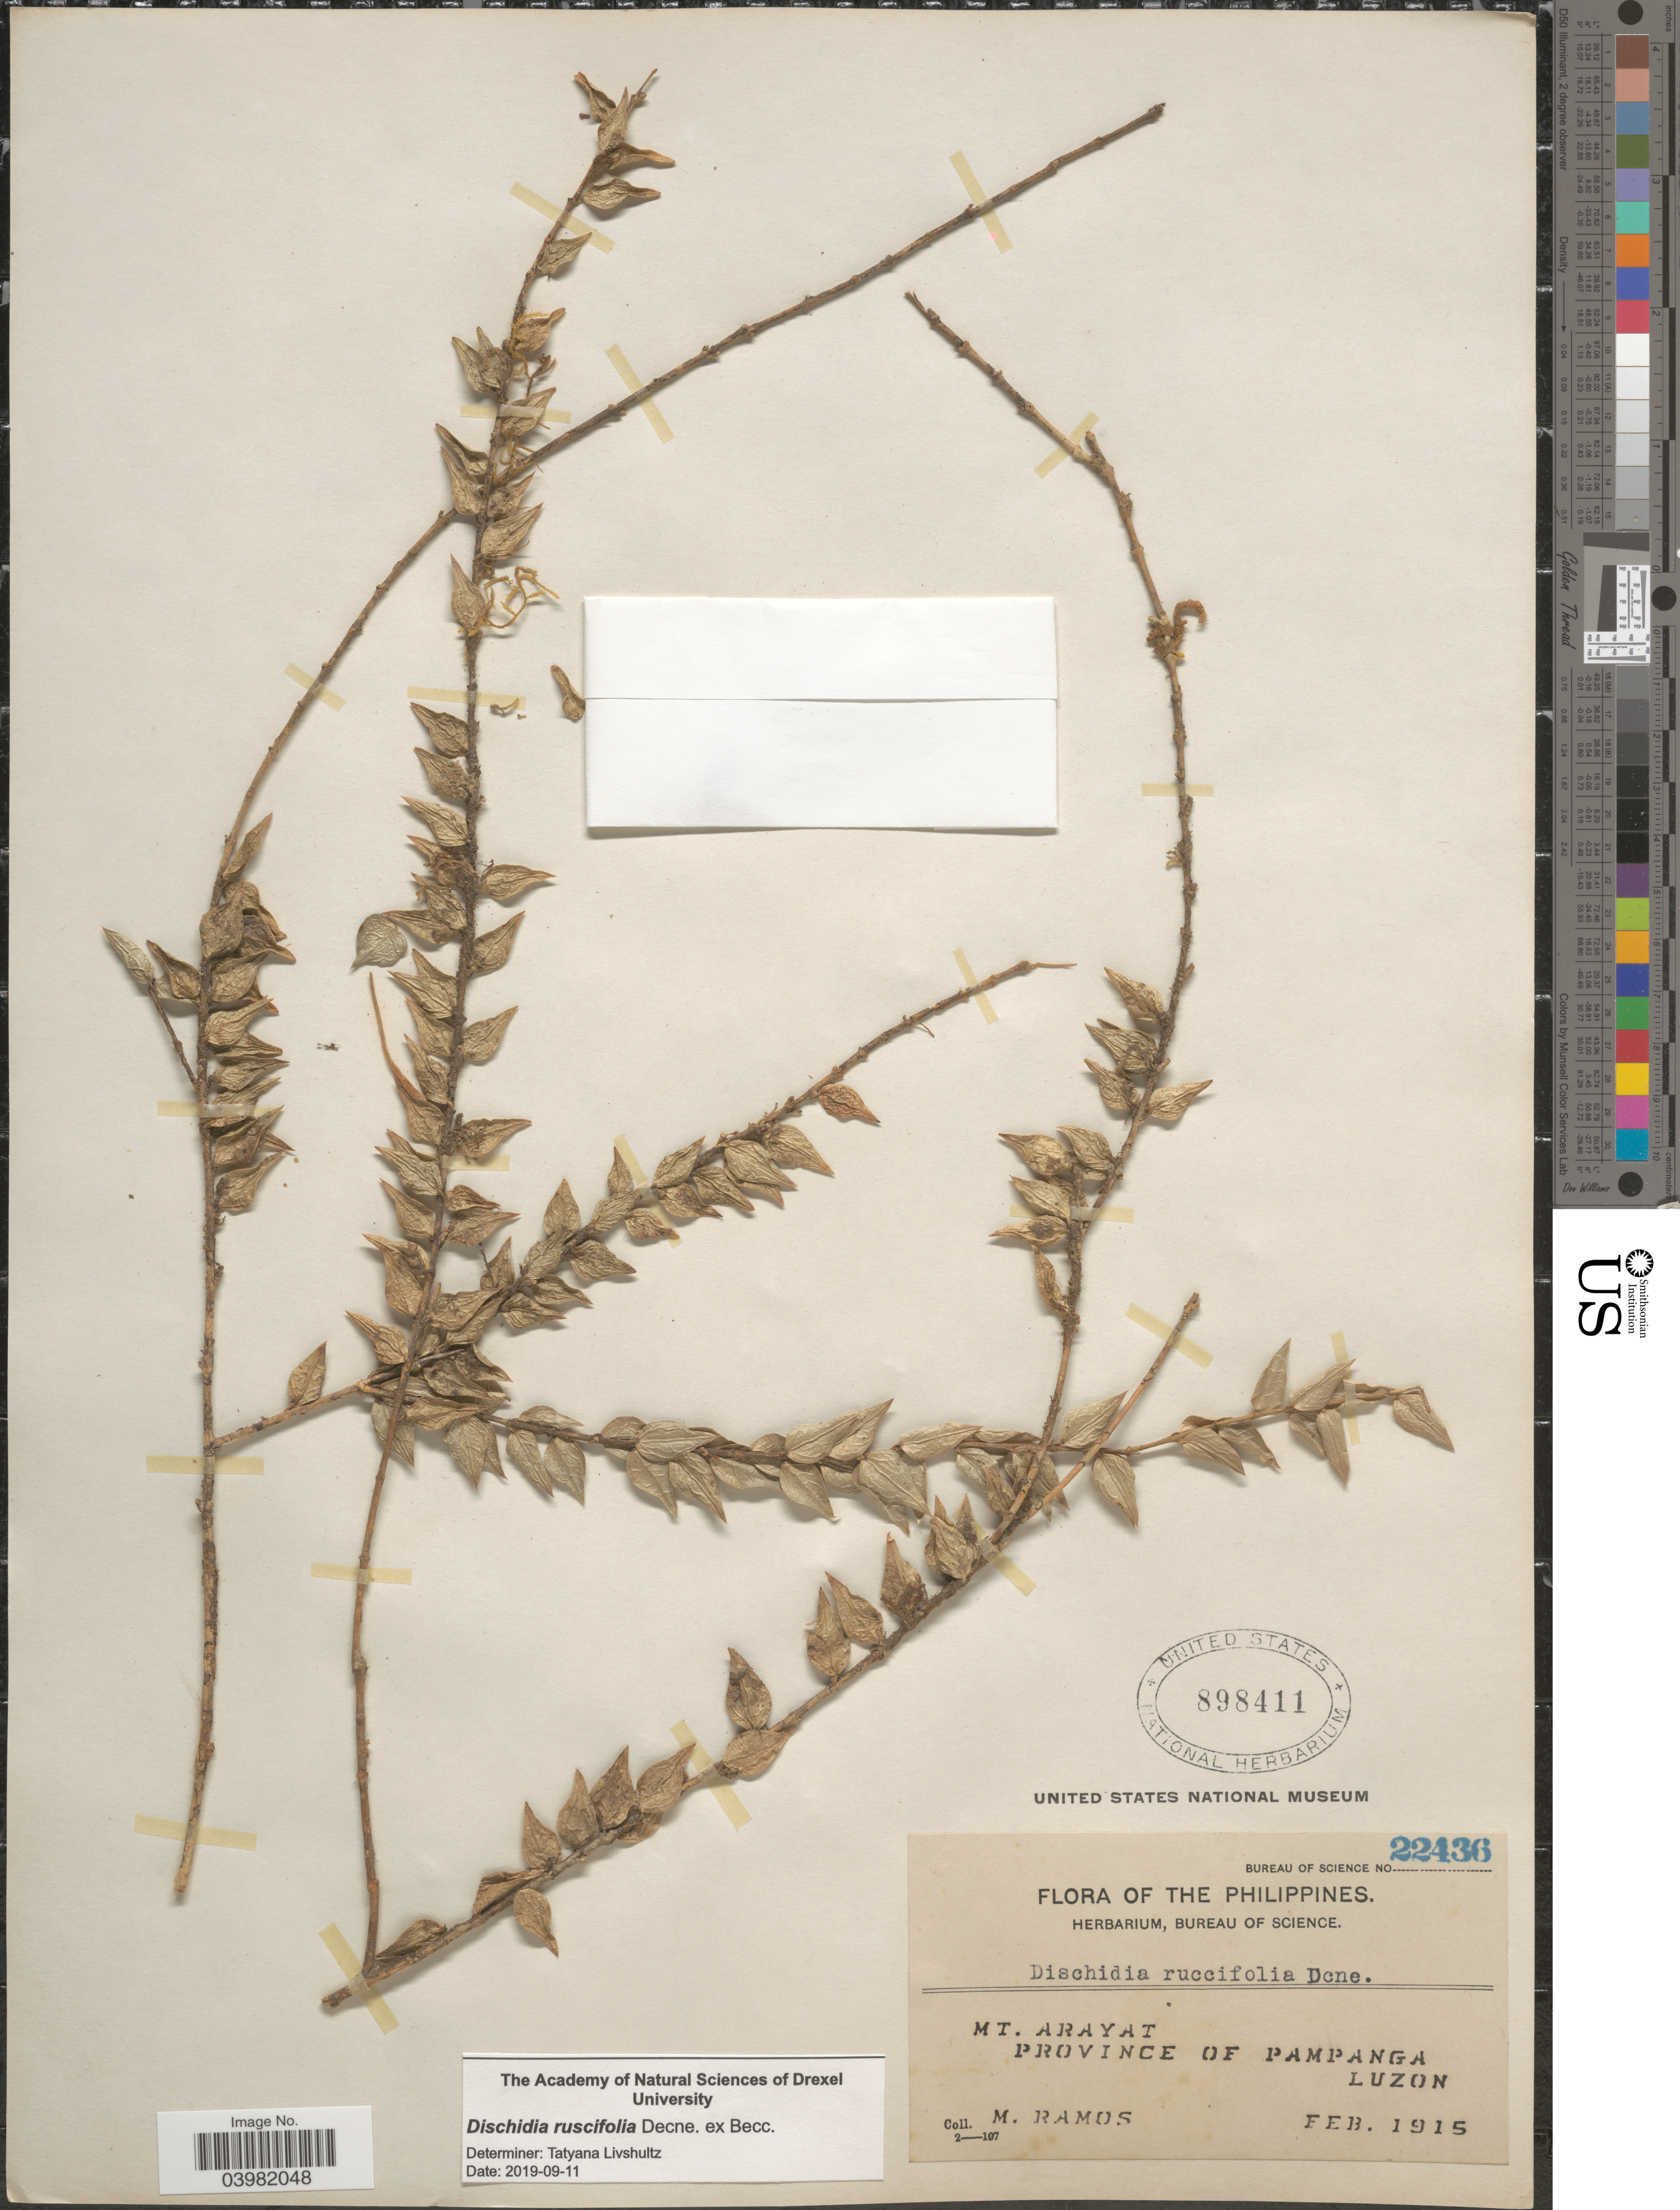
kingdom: Plantae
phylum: Tracheophyta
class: Magnoliopsida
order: Gentianales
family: Apocynaceae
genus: Dischidia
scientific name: Dischidia ruscifolia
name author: Decne. ex Becc.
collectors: M. Ramos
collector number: Bureau of Science 22436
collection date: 1915-02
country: Philippines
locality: Mt. Arayat. Province of Pampanga. Luzon.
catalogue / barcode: US 898411